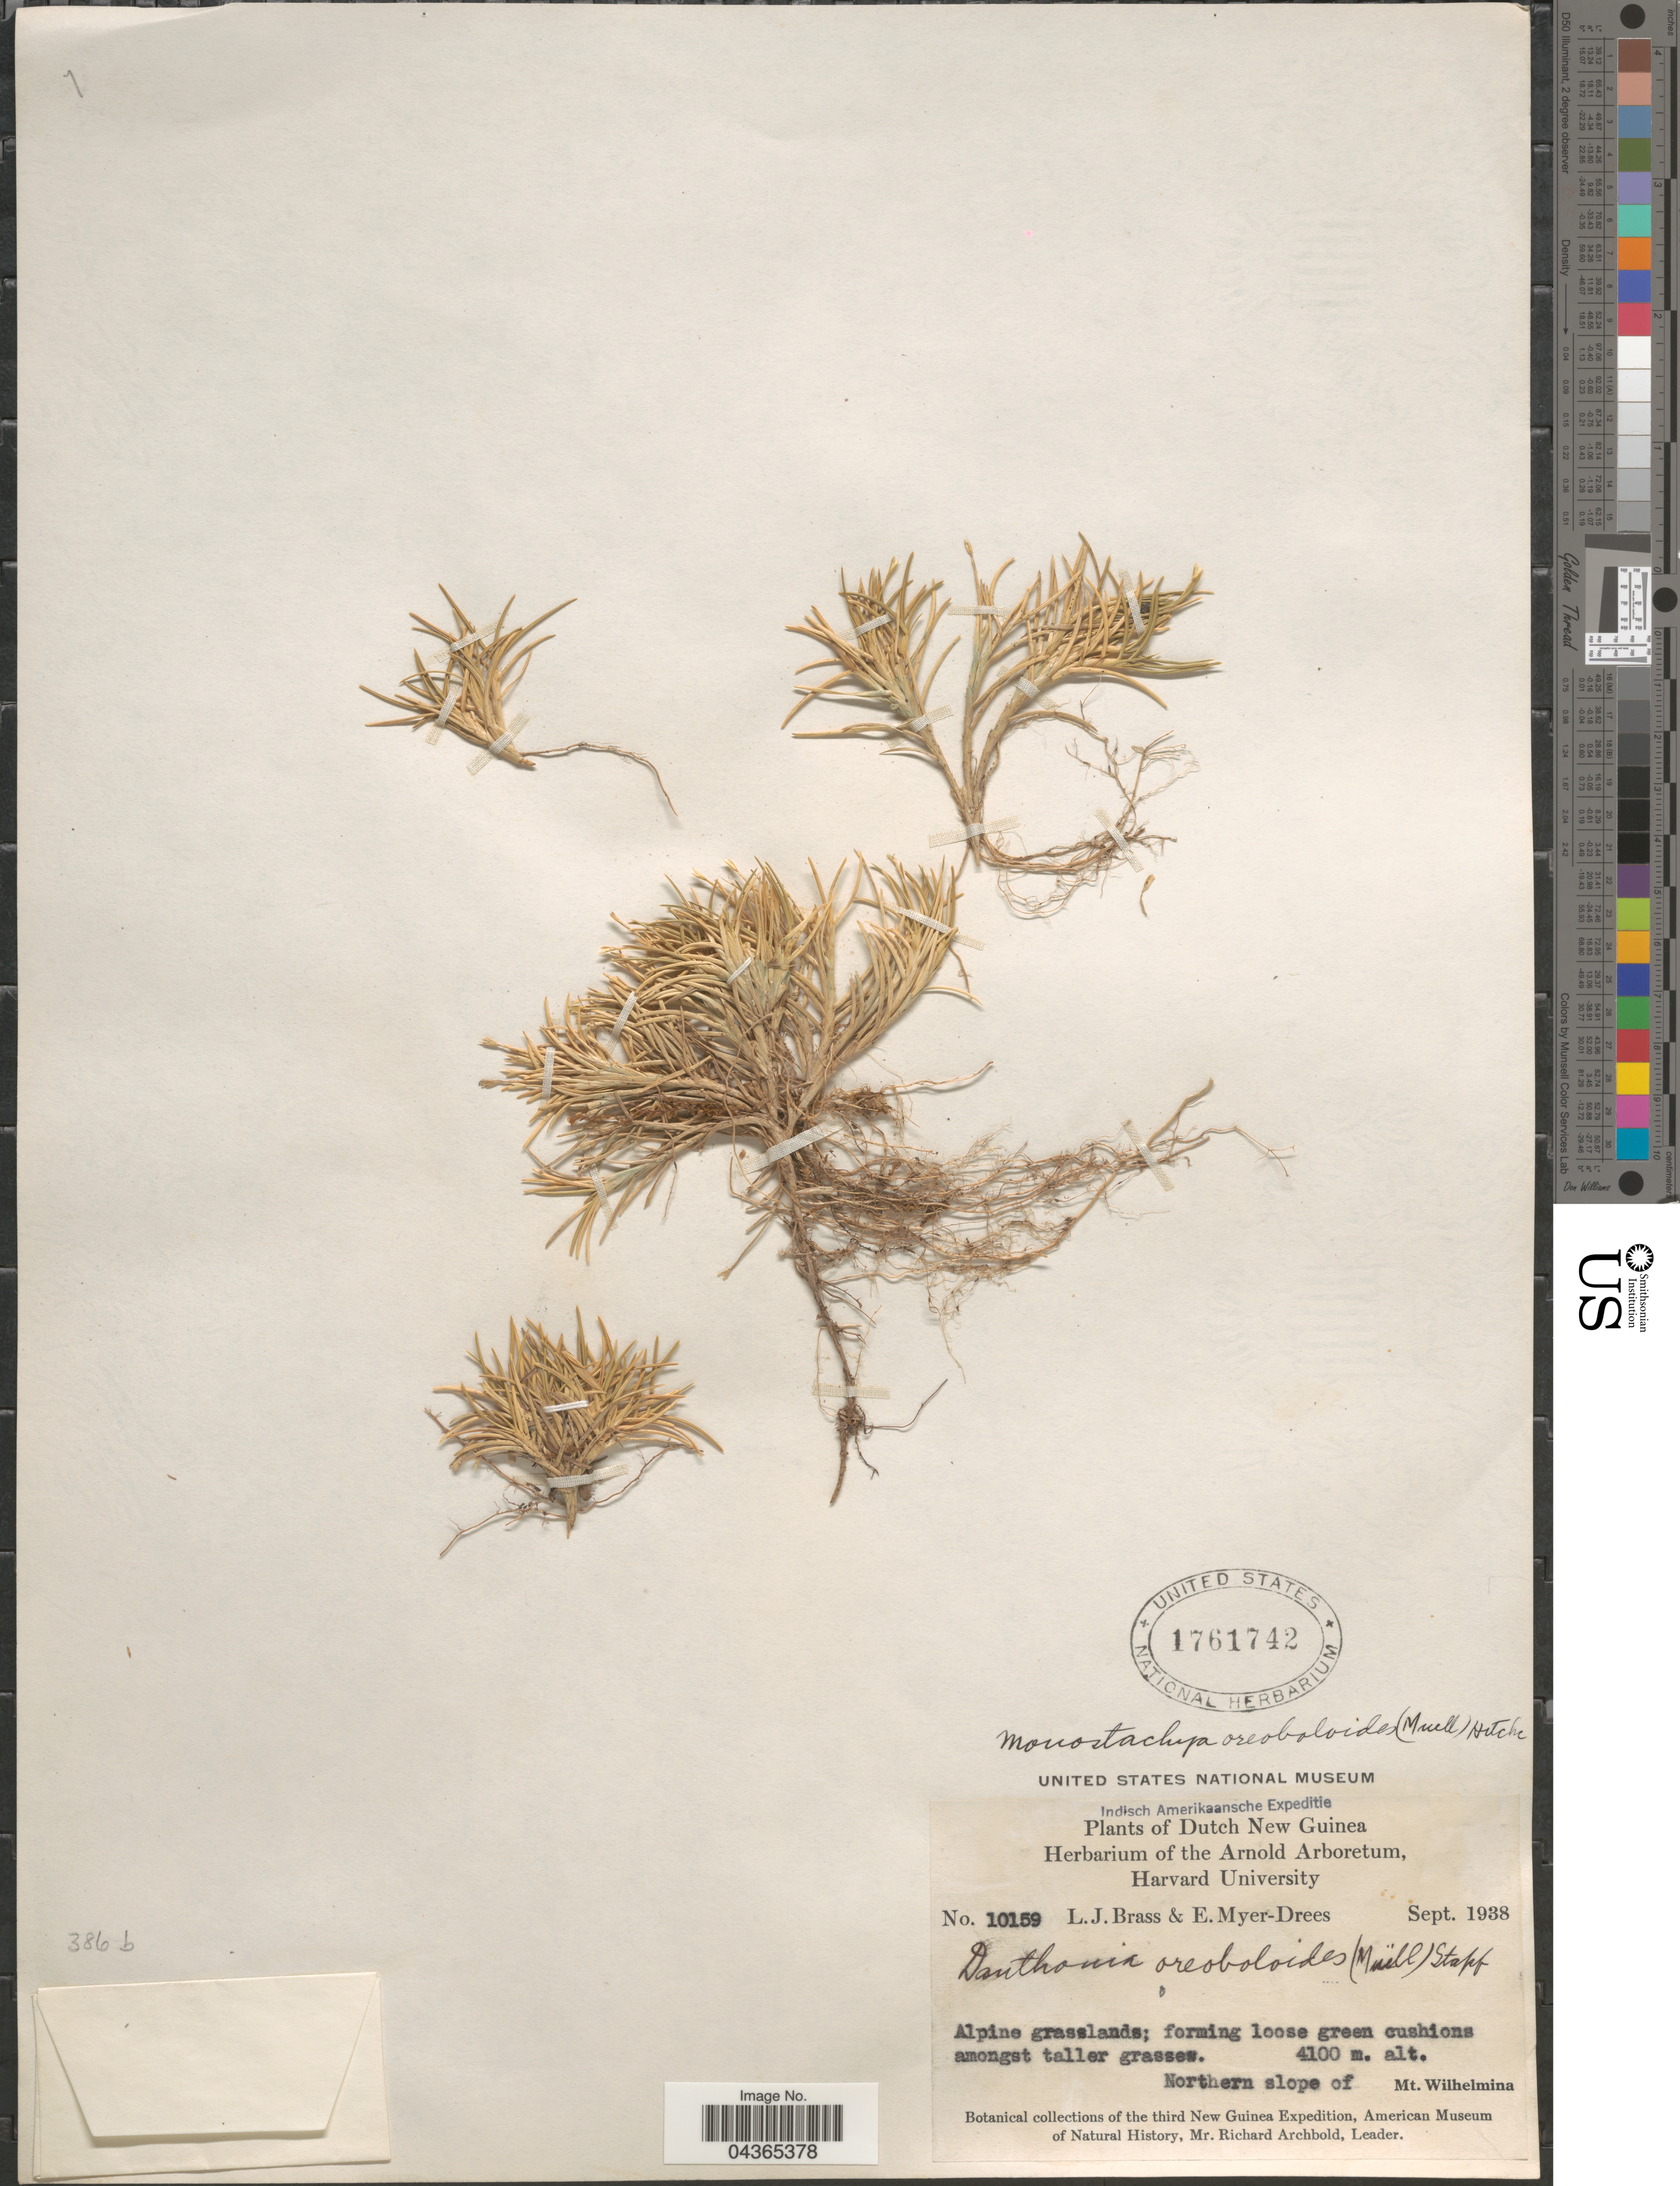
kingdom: Plantae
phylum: Tracheophyta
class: Liliopsida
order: Poales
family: Poaceae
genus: Rytidosperma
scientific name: Rytidosperma oreoboloides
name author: (F. Muell.) H.P. Linder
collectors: L. J. Brass & E. Myer-Drees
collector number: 10159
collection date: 1938-09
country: Indonesia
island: New Guinea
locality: Indisch Amerikaansche Expeditie. Dutch New Guinea. Northern slope of Mt. Wilhelmina. Third New Guinea Expedition.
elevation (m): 4100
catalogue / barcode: US 1761742